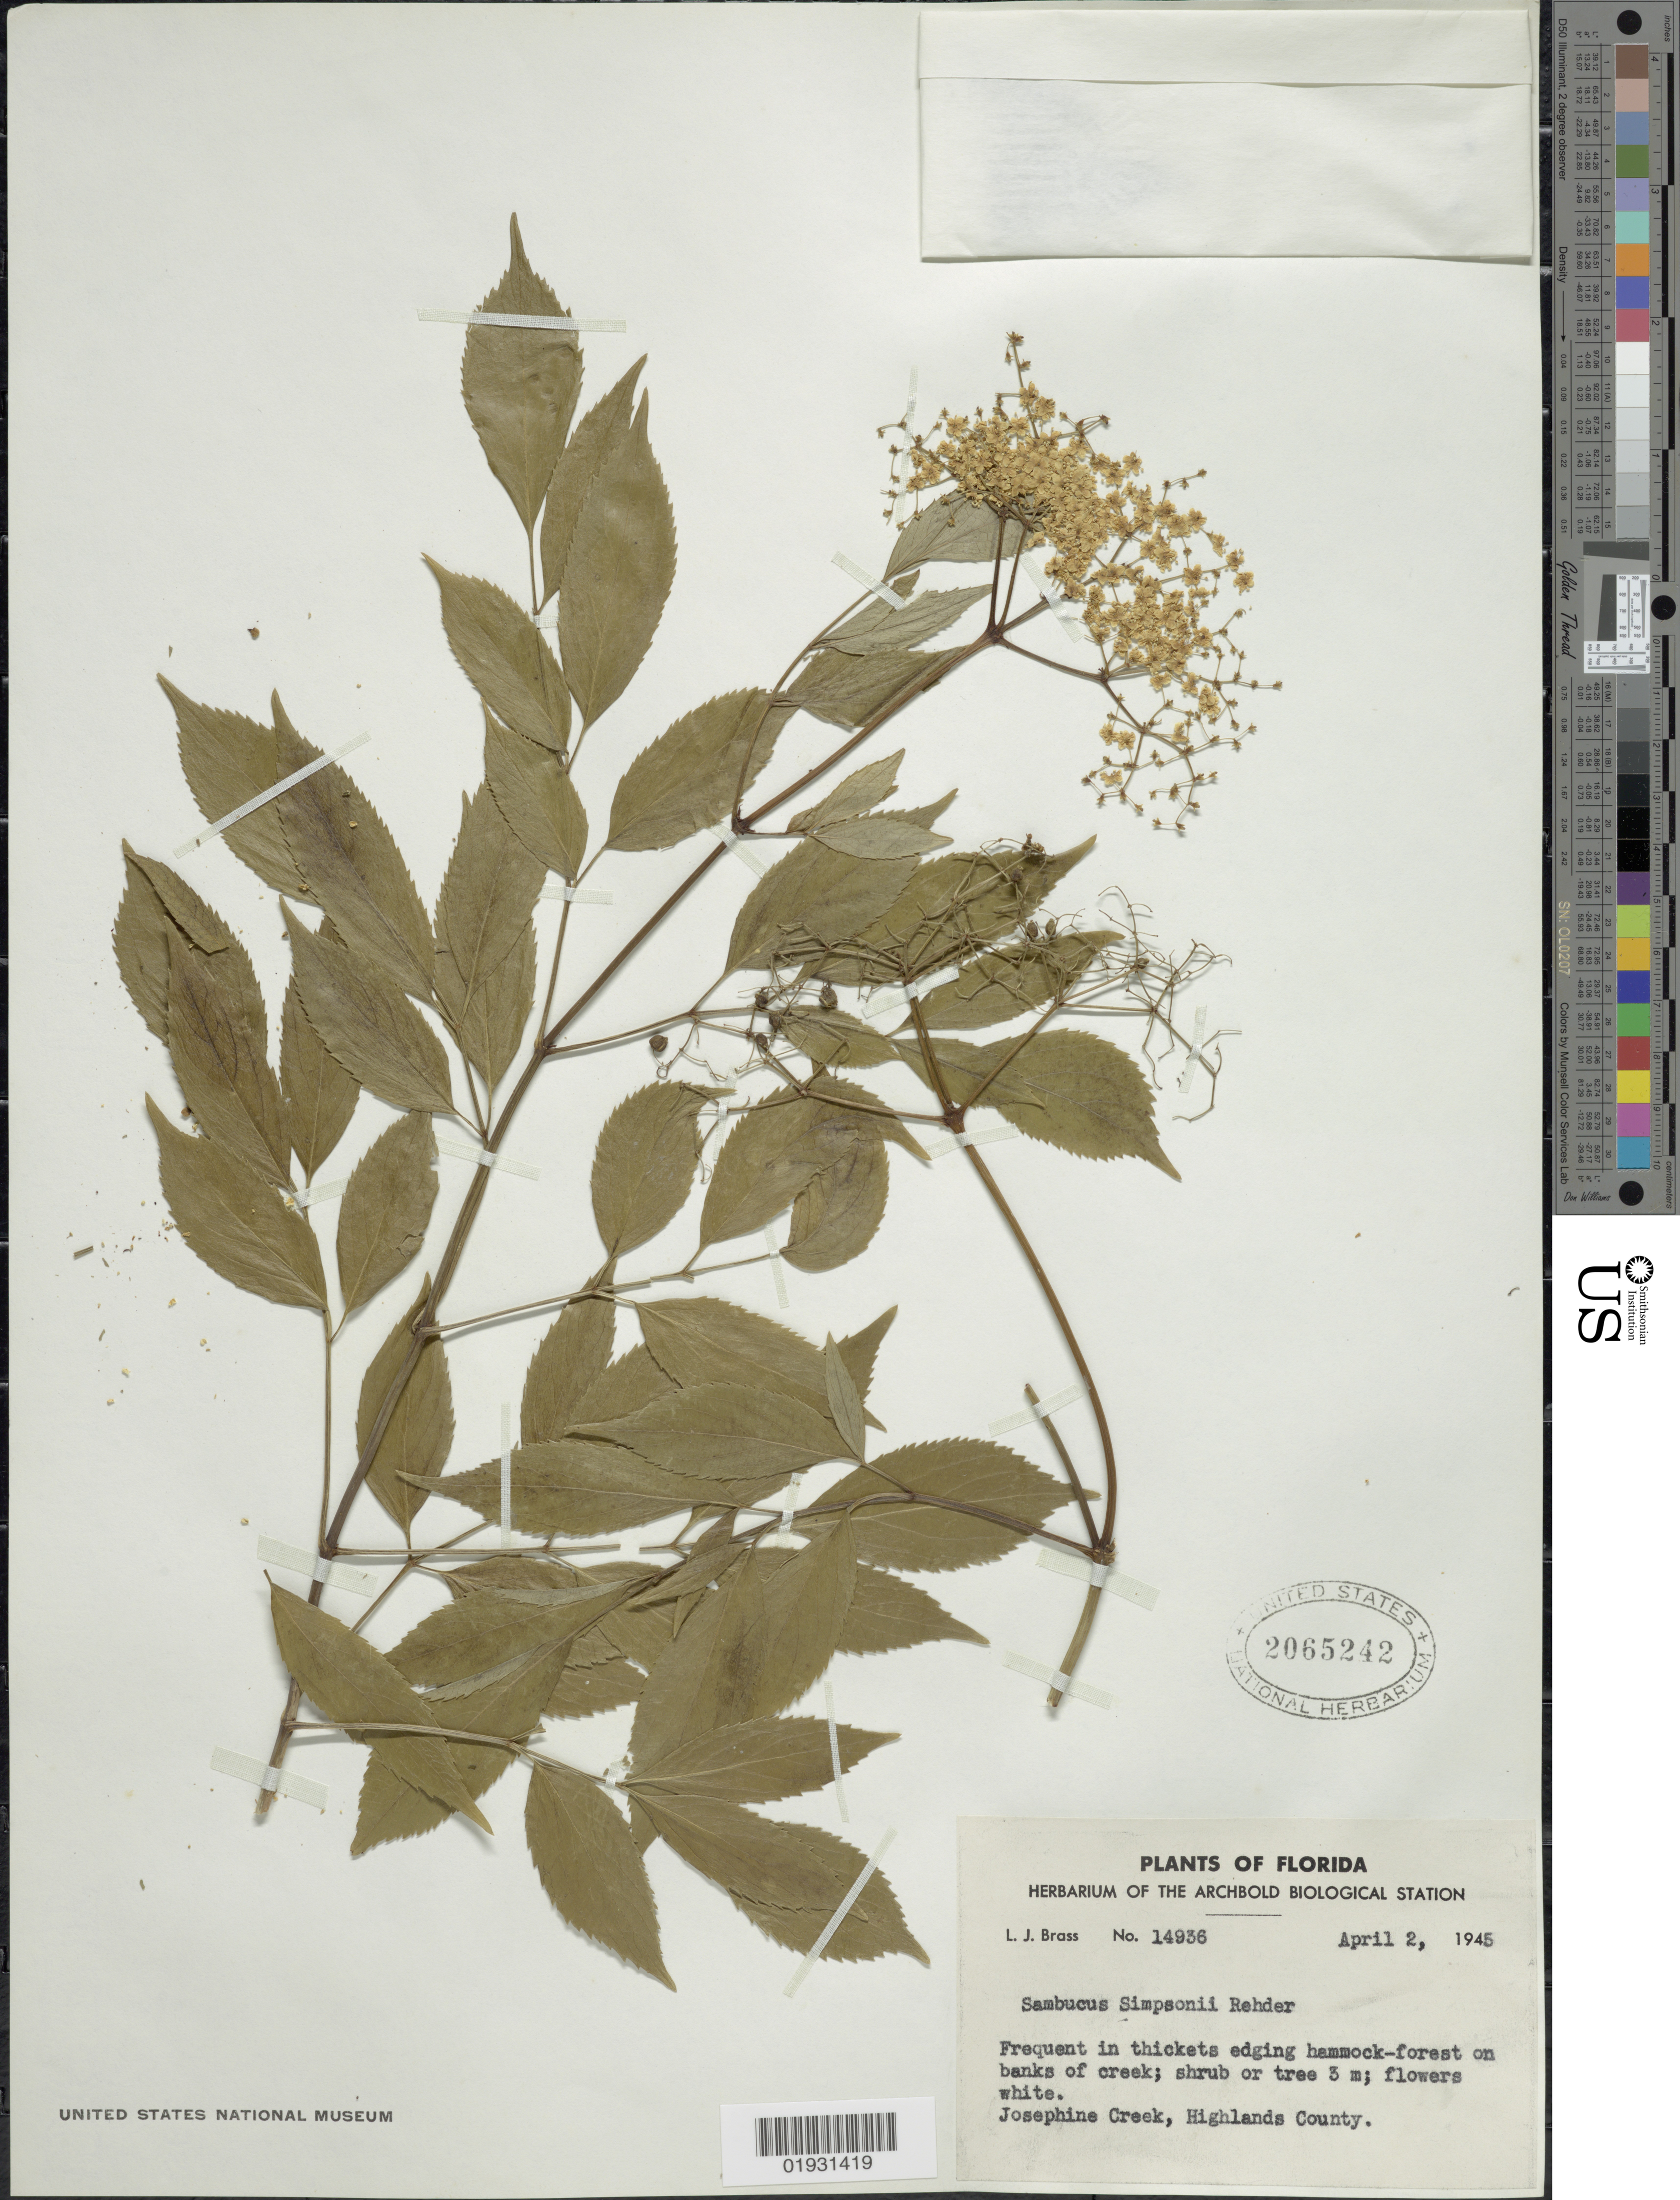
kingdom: Plantae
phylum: Tracheophyta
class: Magnoliopsida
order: Dipsacales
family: Viburnaceae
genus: Sambucus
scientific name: Sambucus simpsonii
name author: Rehder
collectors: L. J. Brass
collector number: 14936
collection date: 1945-04-02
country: United States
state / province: Florida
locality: Josephine Creek, Highlands County.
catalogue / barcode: US 2065242